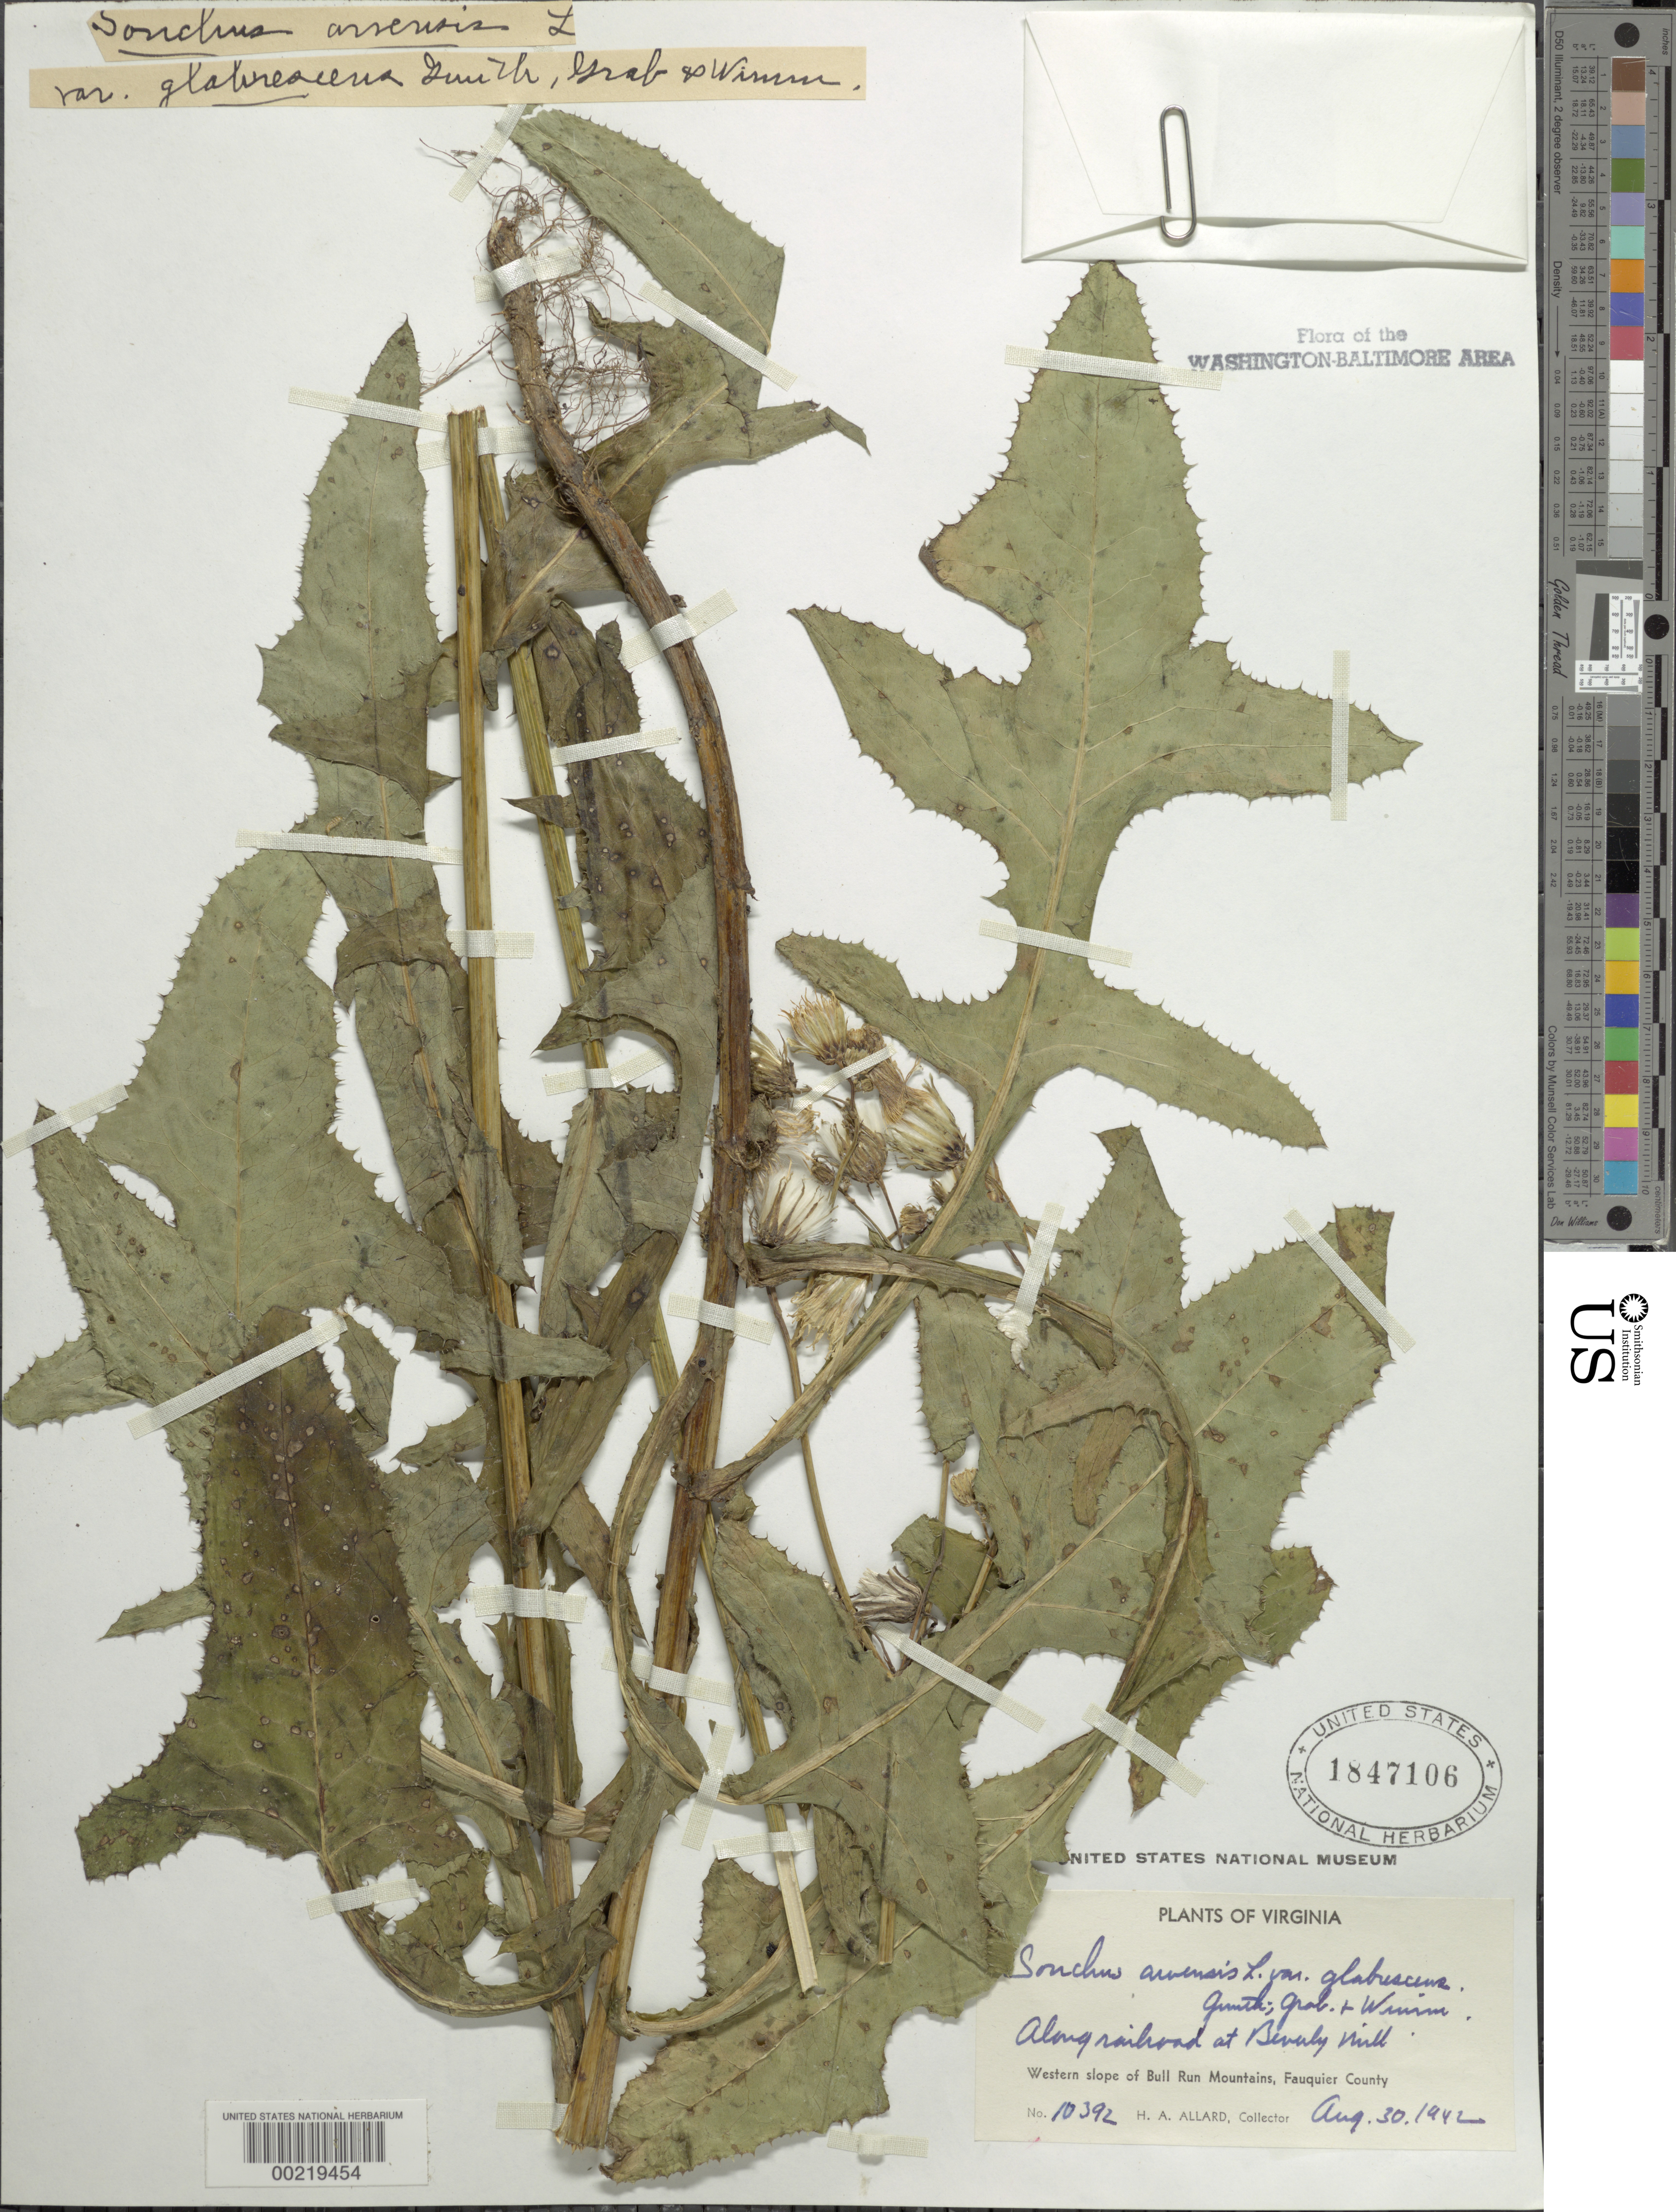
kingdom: Plantae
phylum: Tracheophyta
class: Magnoliopsida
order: Asterales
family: Asteraceae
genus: Sonchus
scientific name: Sonchus arvensis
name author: L.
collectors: H. A. Allard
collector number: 10392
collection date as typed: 30 Aug 1942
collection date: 1942-08-30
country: United States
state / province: Virginia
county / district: Fauquier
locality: Beverley Mill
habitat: Railroad track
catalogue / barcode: US 1847106